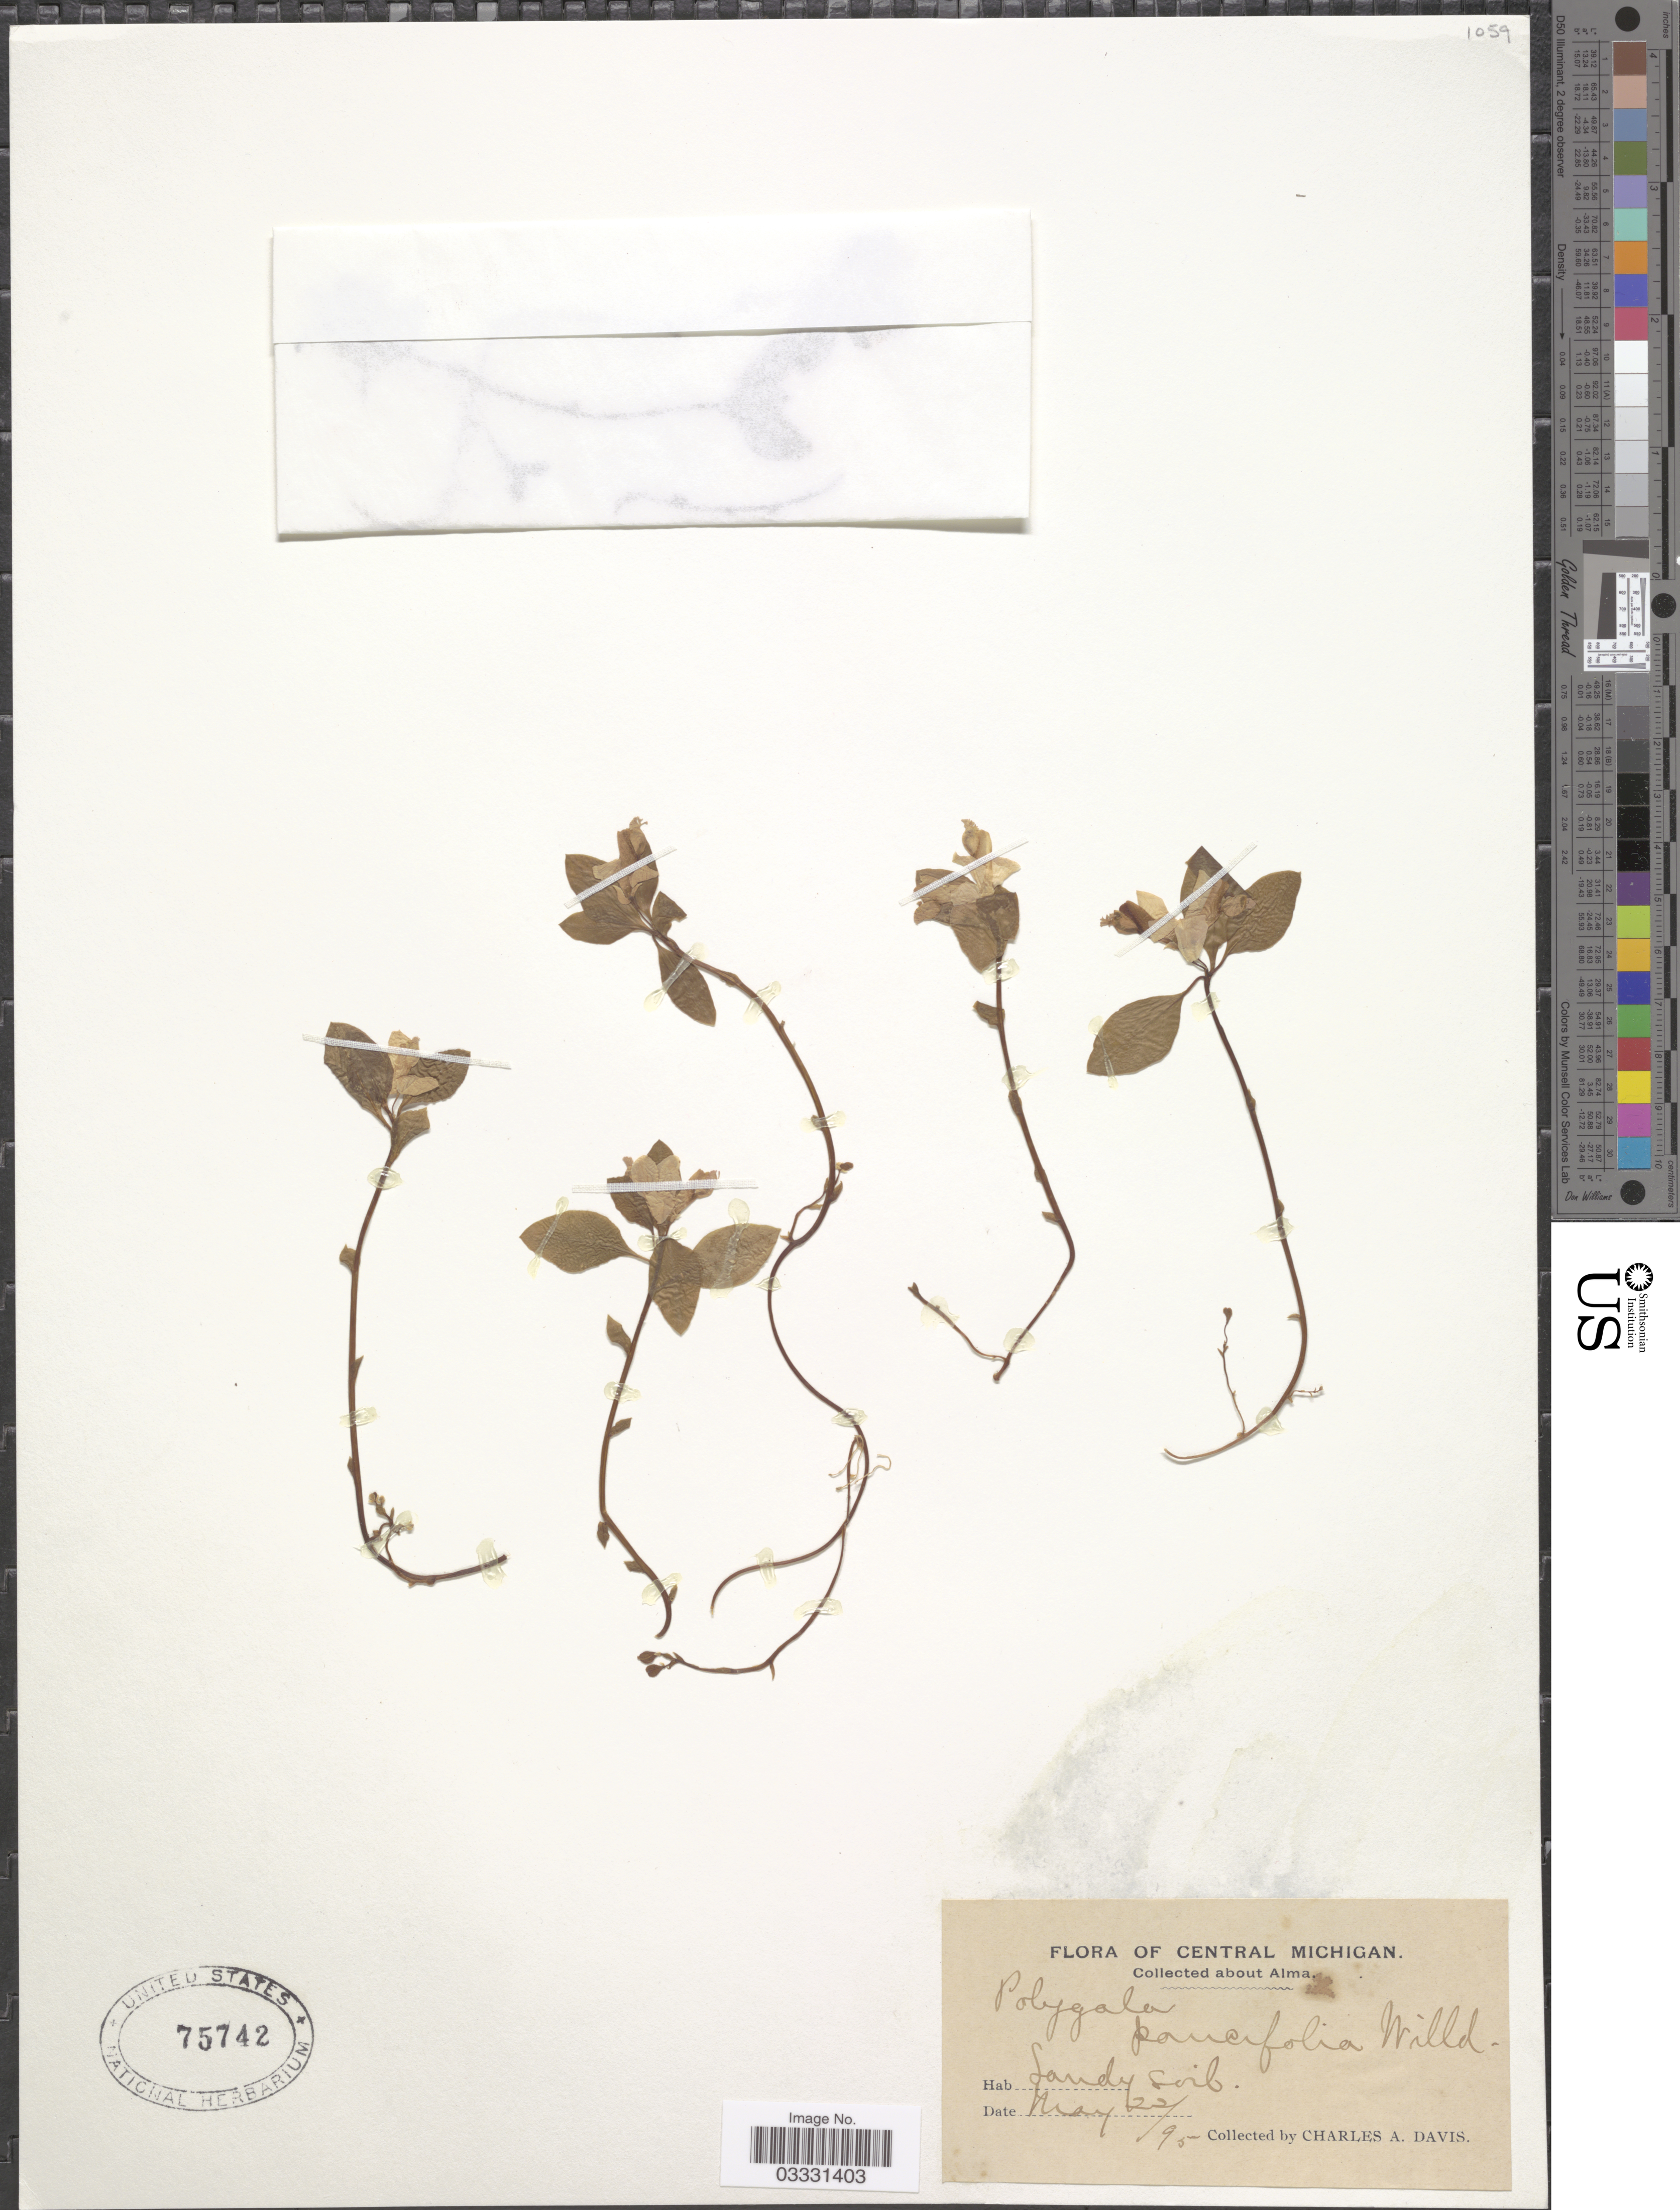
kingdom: Plantae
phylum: Tracheophyta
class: Magnoliopsida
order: Fabales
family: Polygalaceae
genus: Polygaloides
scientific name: Polygaloides paucifolia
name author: (Willd.) J.R. Abbott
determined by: Strong, Mark T., (BOT), Smithsonian Institution - National Museum of Natural History (UNITED STATES)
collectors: C. Davis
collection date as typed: Transcribed d/m/y: 22/5/95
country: United States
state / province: Michigan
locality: Central Michigan. about Alma.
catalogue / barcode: US 75742